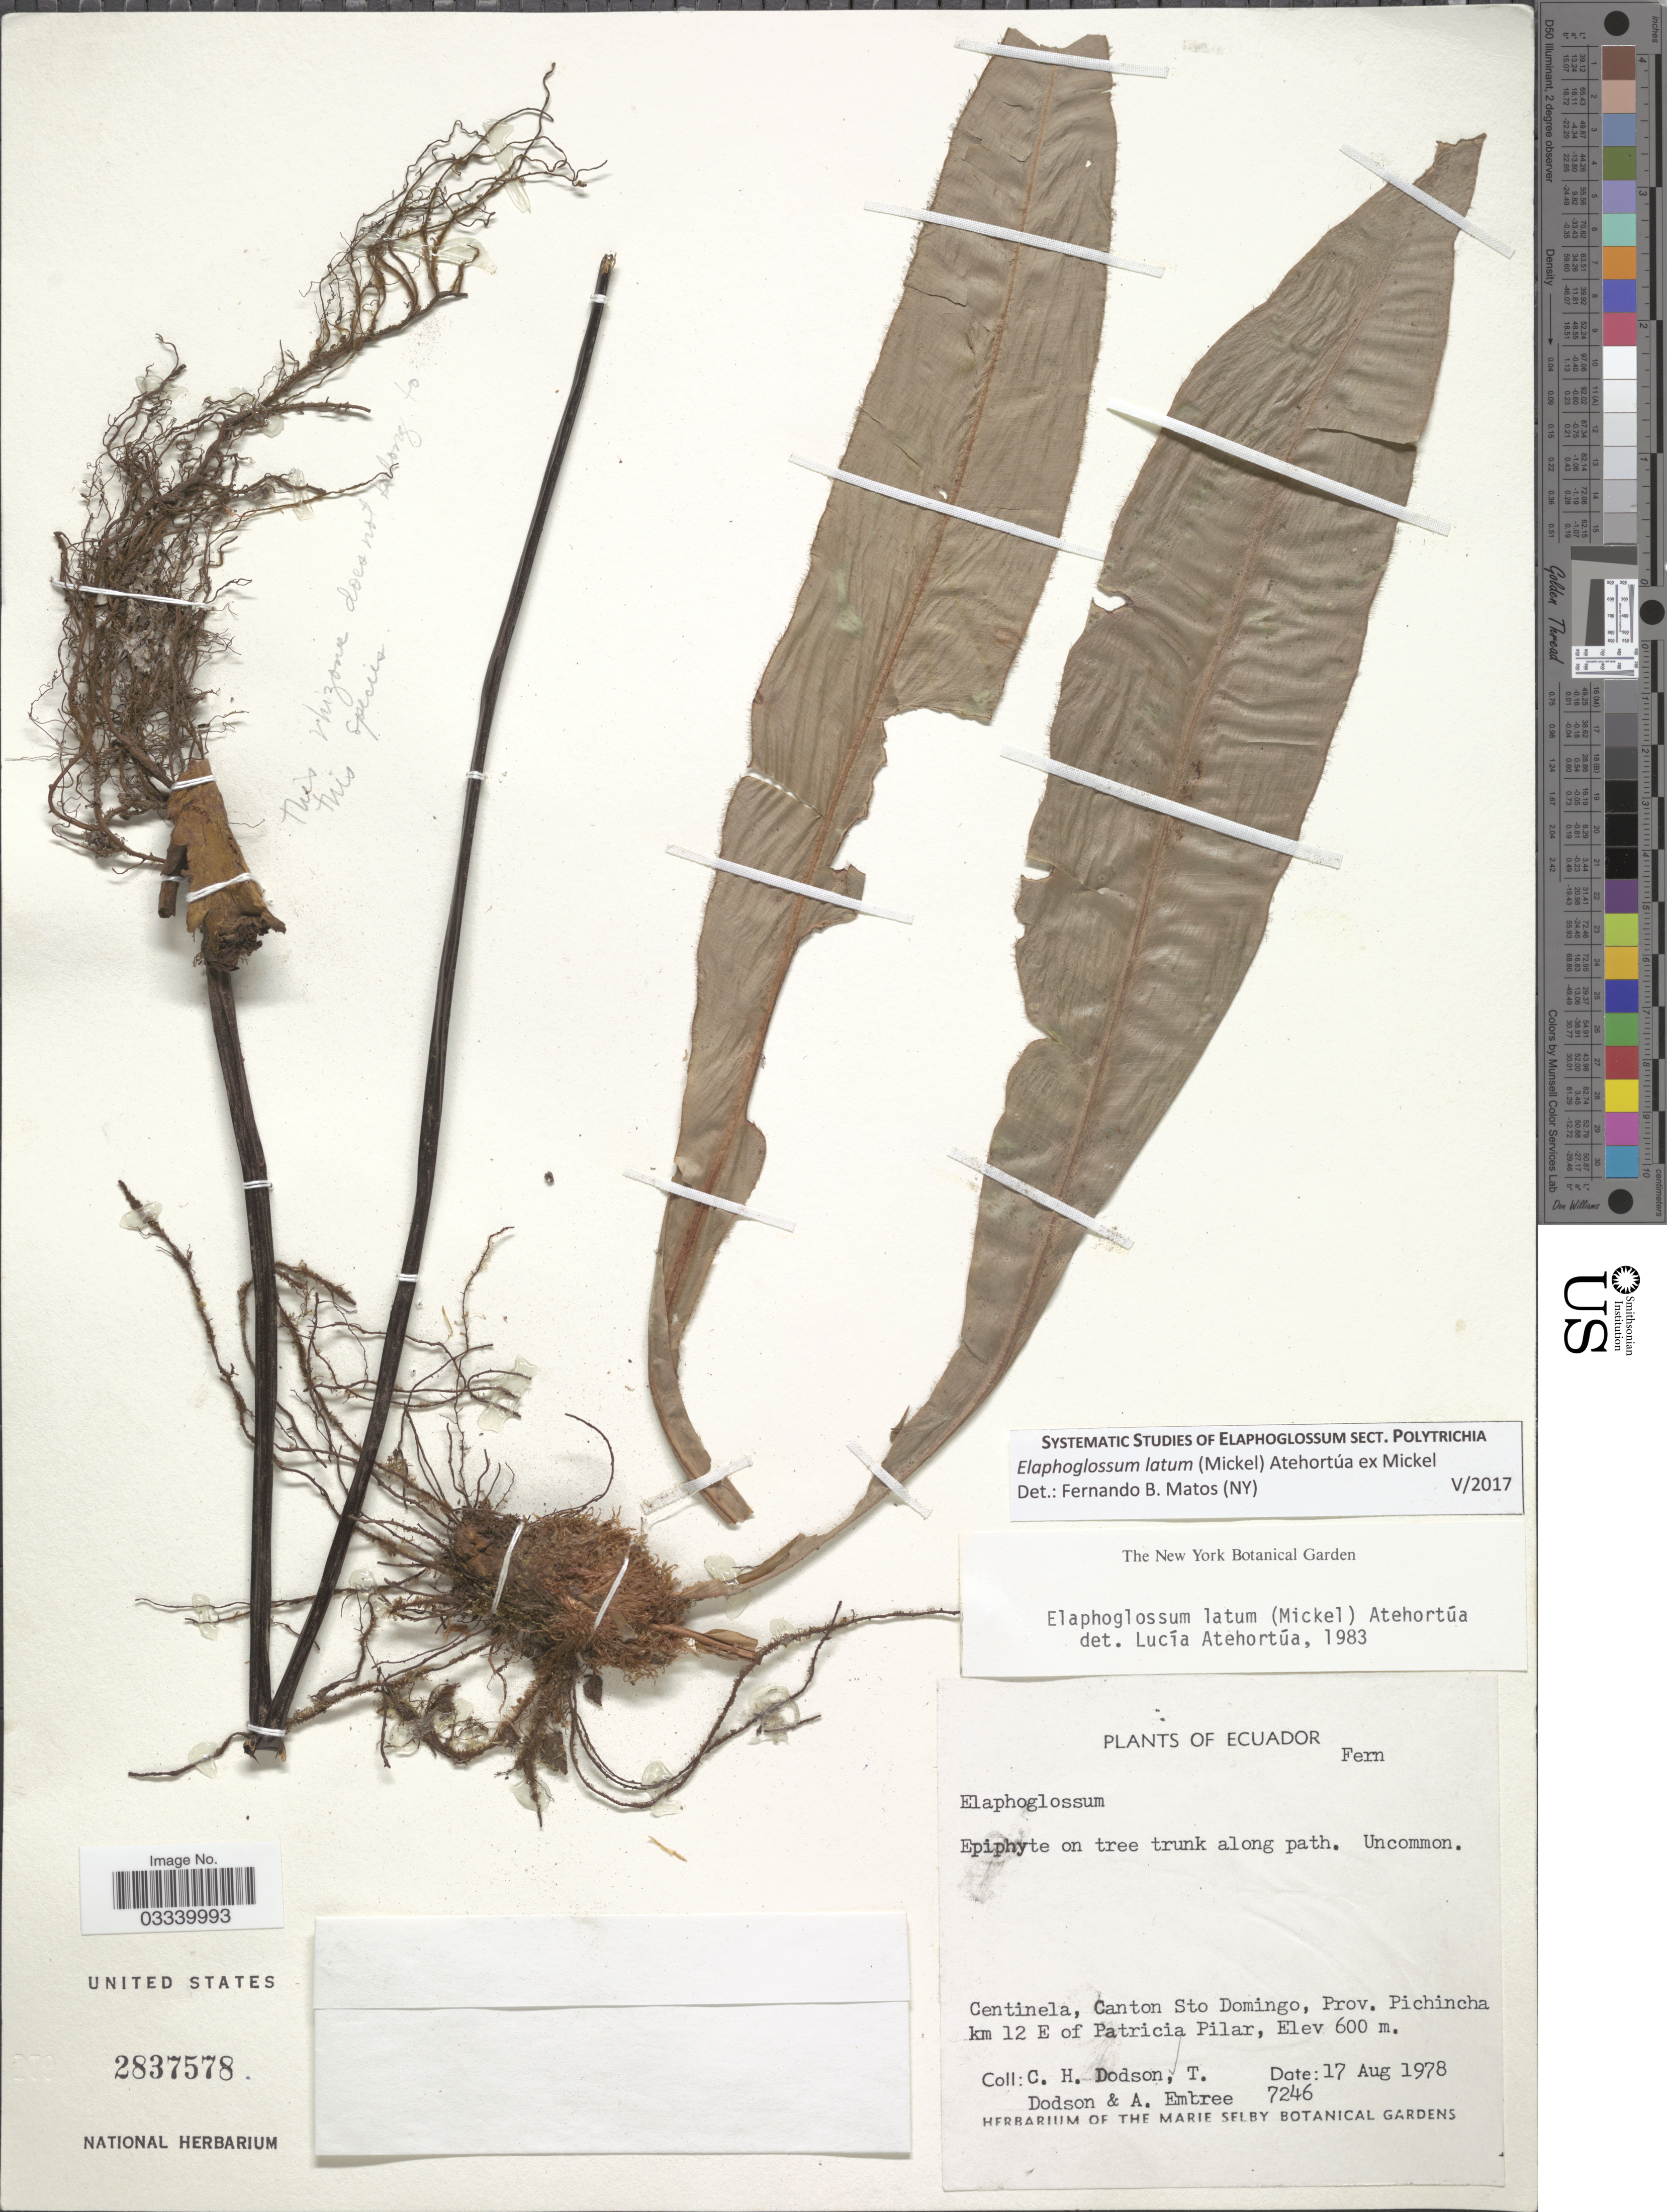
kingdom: Plantae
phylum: Tracheophyta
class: Polypodiopsida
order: Polypodiales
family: Dryopteridaceae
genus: Elaphoglossum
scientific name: Elaphoglossum latum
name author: (Mickel) Atehortúa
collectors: C. H. Dodson, T. Dodson & A. Embree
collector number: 7246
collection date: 1978-08-17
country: Ecuador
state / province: Pichincha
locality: Centinela, Canton Sto Domingo, km 12 E of Patricia Pilar.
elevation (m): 600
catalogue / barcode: US 2837578